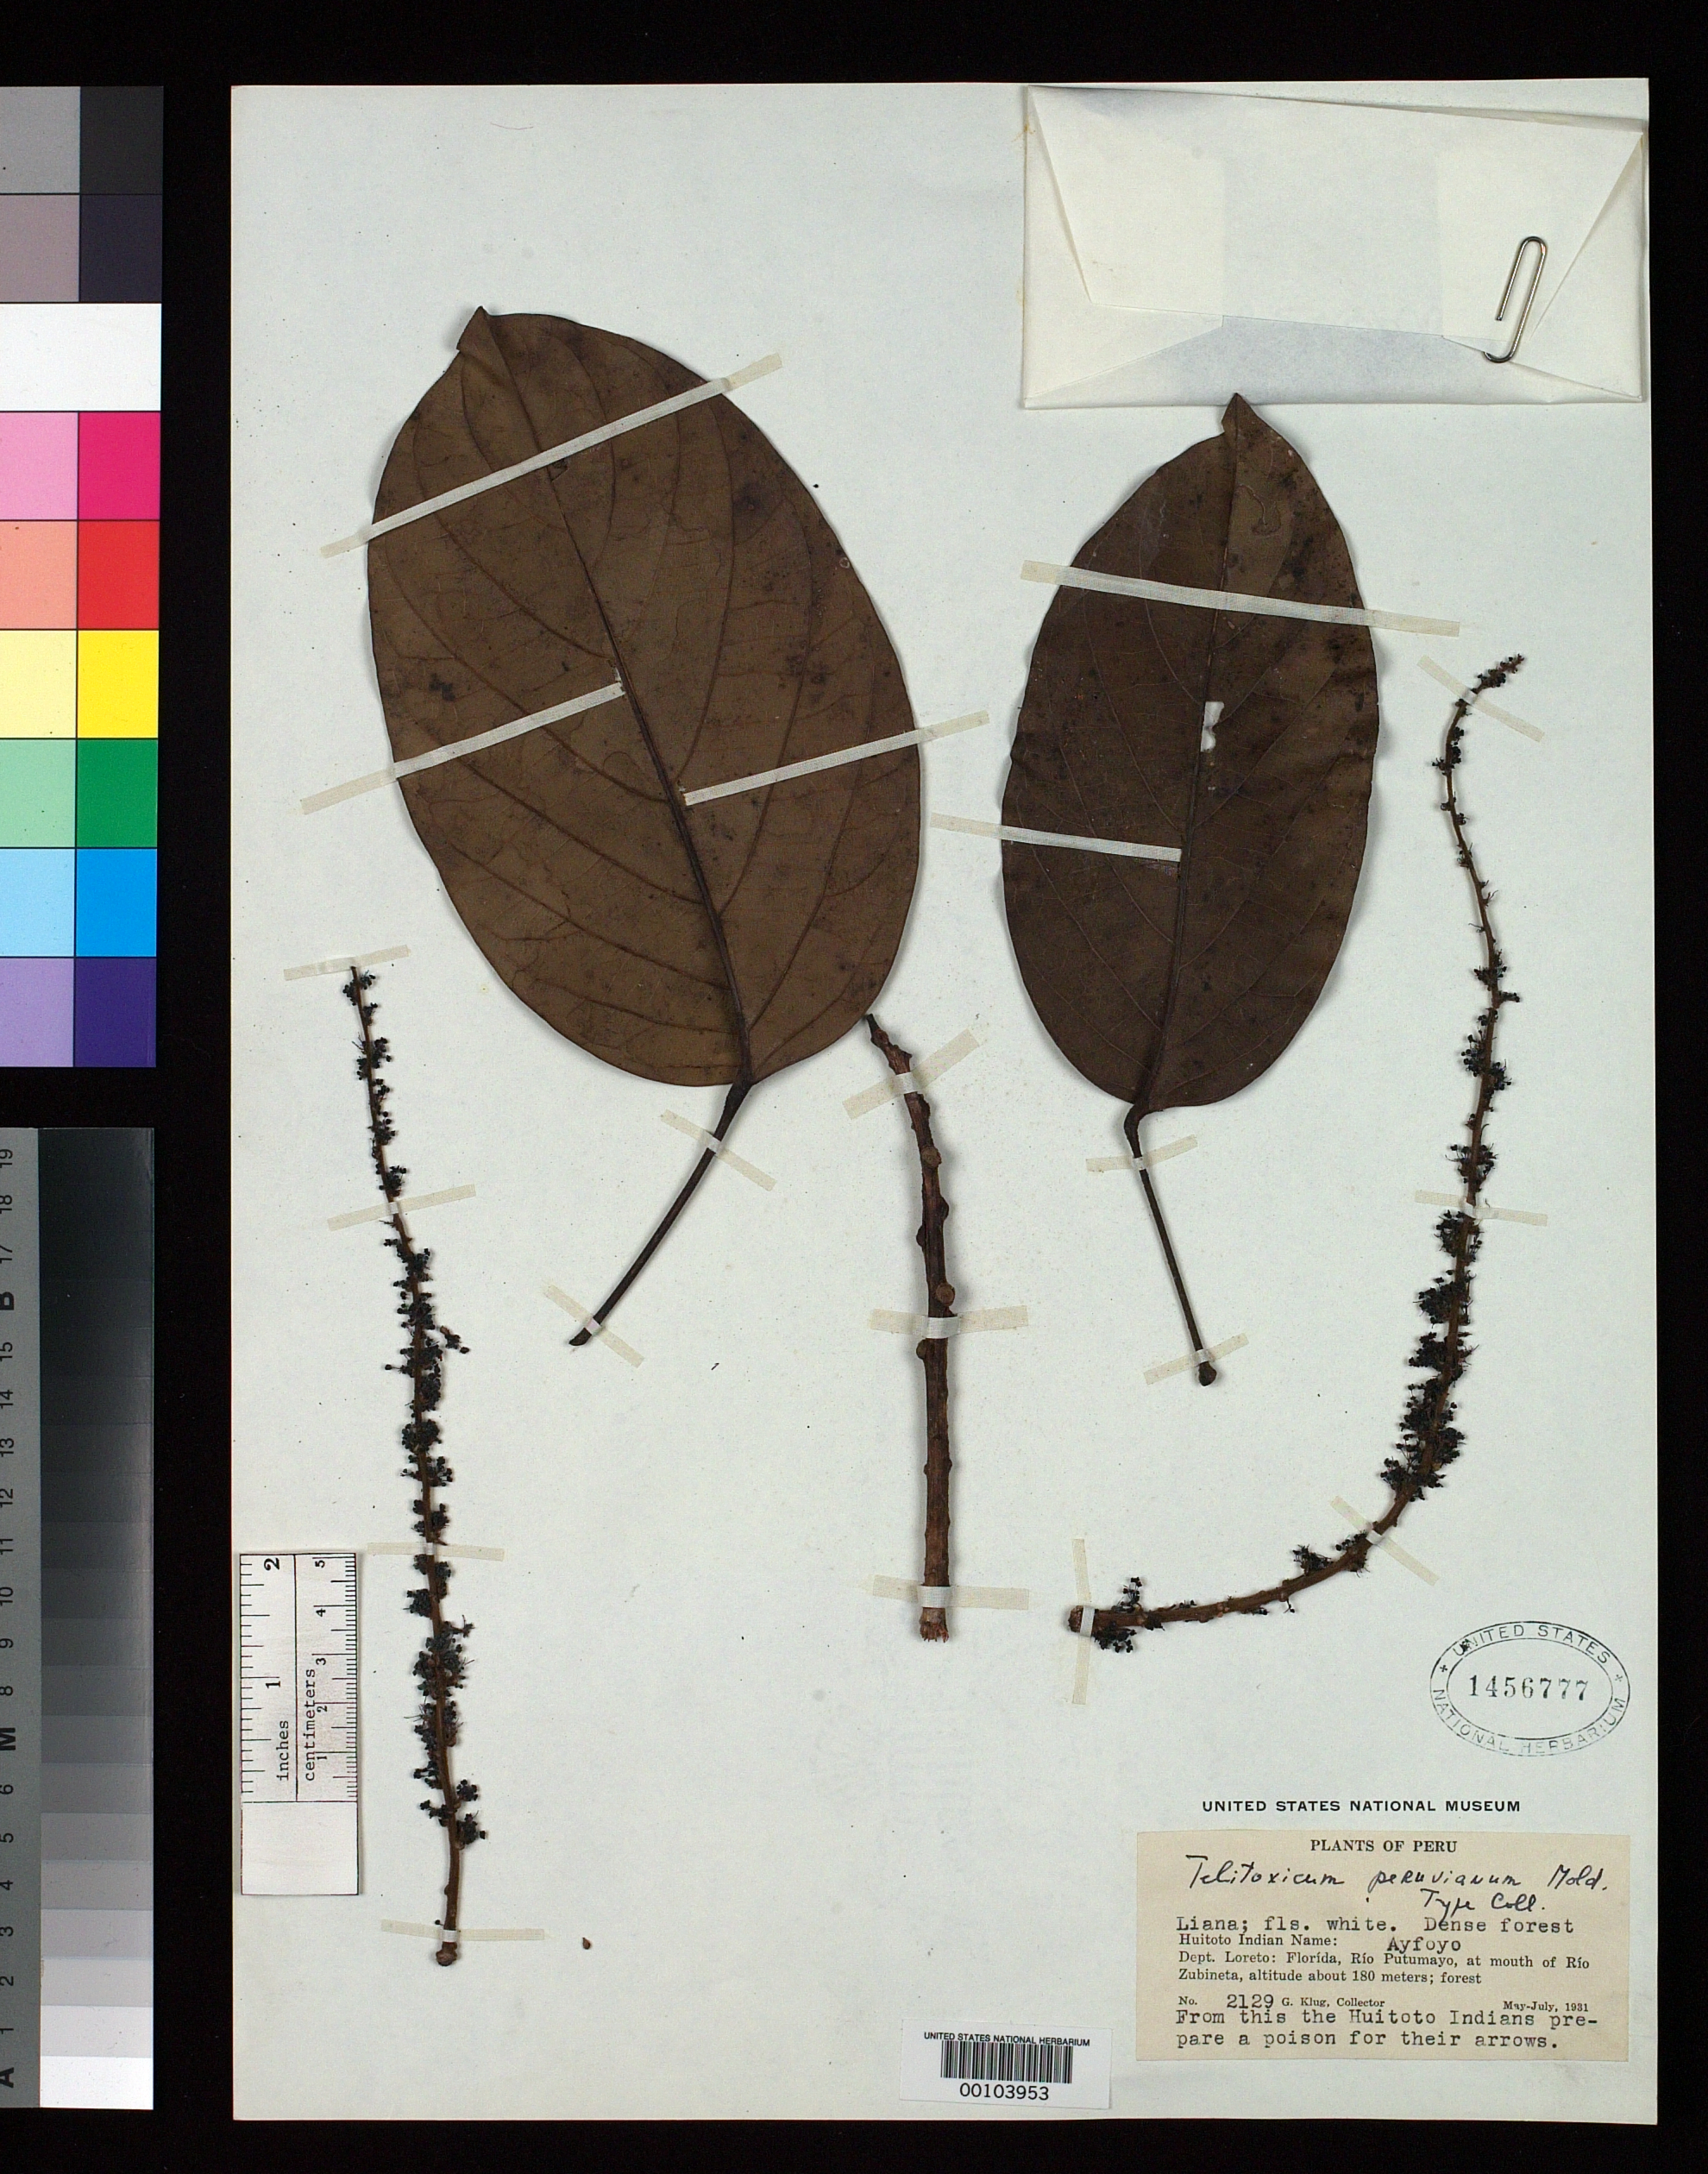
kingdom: Plantae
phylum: Tracheophyta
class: Magnoliopsida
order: Ranunculales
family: Menispermaceae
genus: Telitoxicum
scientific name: Telitoxicum peruvianum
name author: Moldenke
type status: Isotype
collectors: G. Klug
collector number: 2129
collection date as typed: May ---- to -- Jul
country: Peru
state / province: Loreto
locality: Near Florida on Rio Putumayo, at mouth of Rio Zubineta.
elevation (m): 180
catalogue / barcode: US 1456777